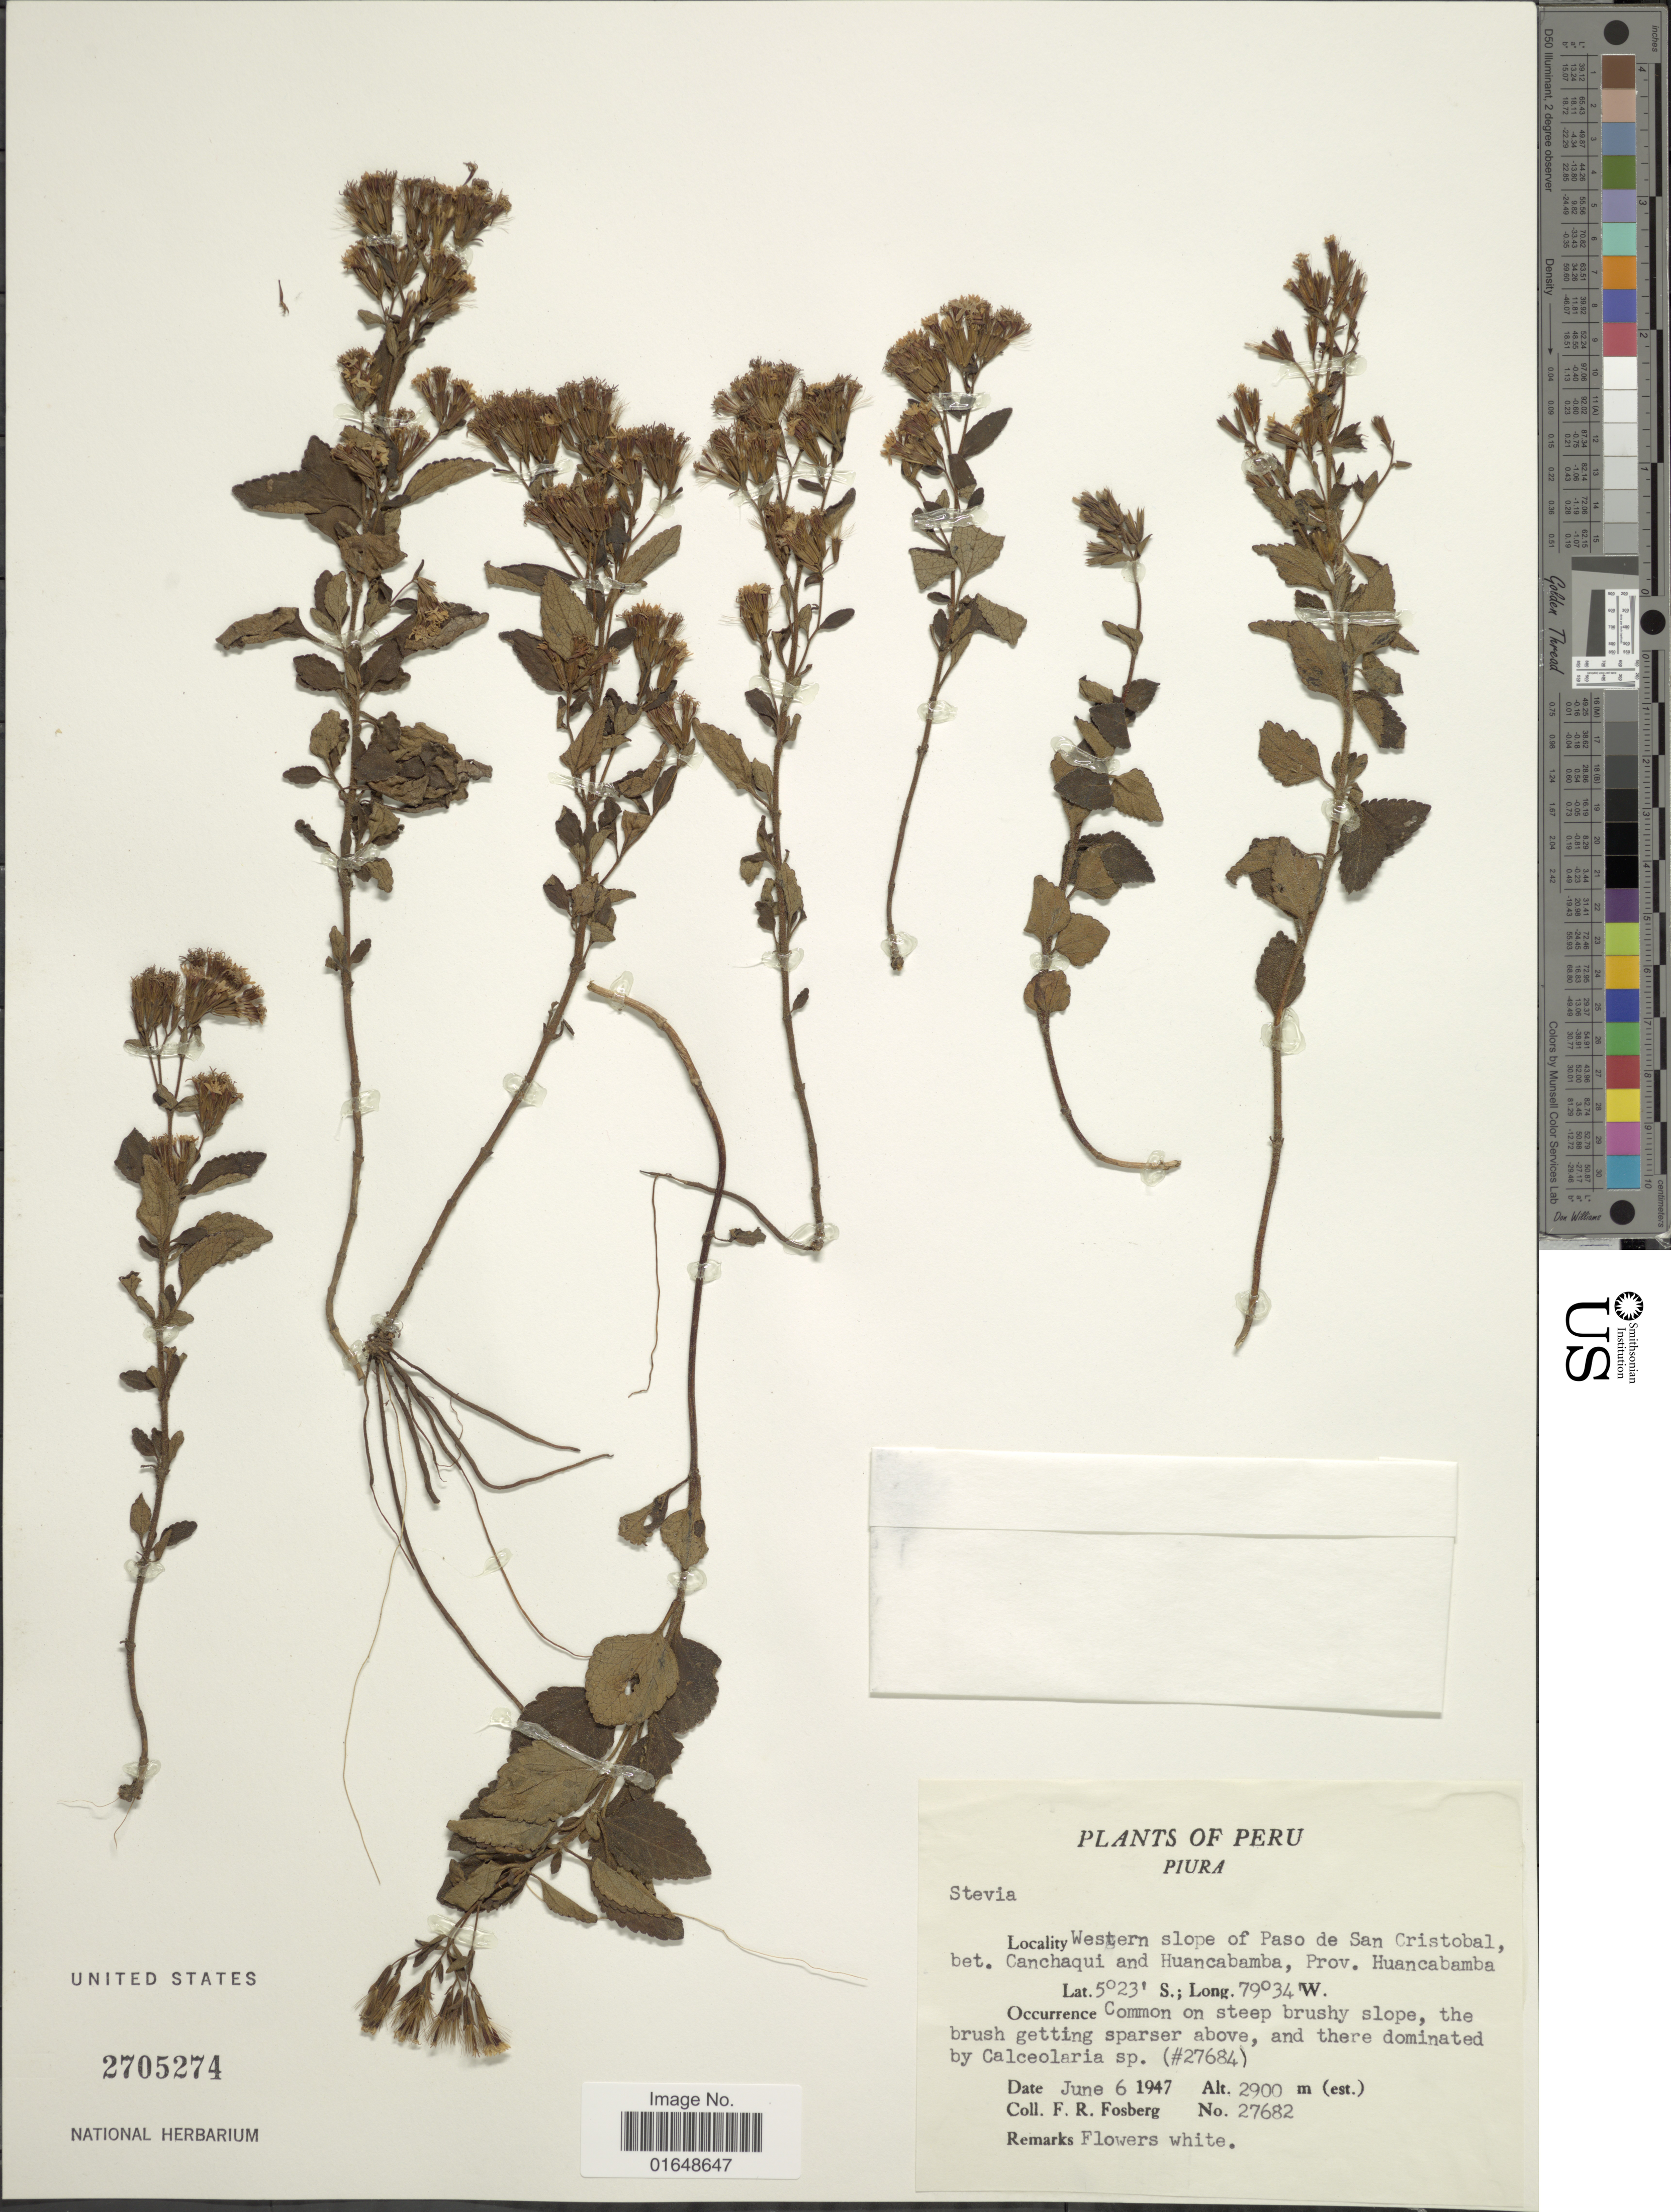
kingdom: Plantae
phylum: Tracheophyta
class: Magnoliopsida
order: Asterales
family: Asteraceae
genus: Stevia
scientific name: Stevia puberula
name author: Hook.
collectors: F. R. Fosberg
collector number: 27682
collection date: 1947-06-06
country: Peru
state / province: Piura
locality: Western slope of Paso de San Cristobal, bet. Canchaqui and Huancabamba, Prov. Huancabamba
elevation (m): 2900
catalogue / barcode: US 2705274